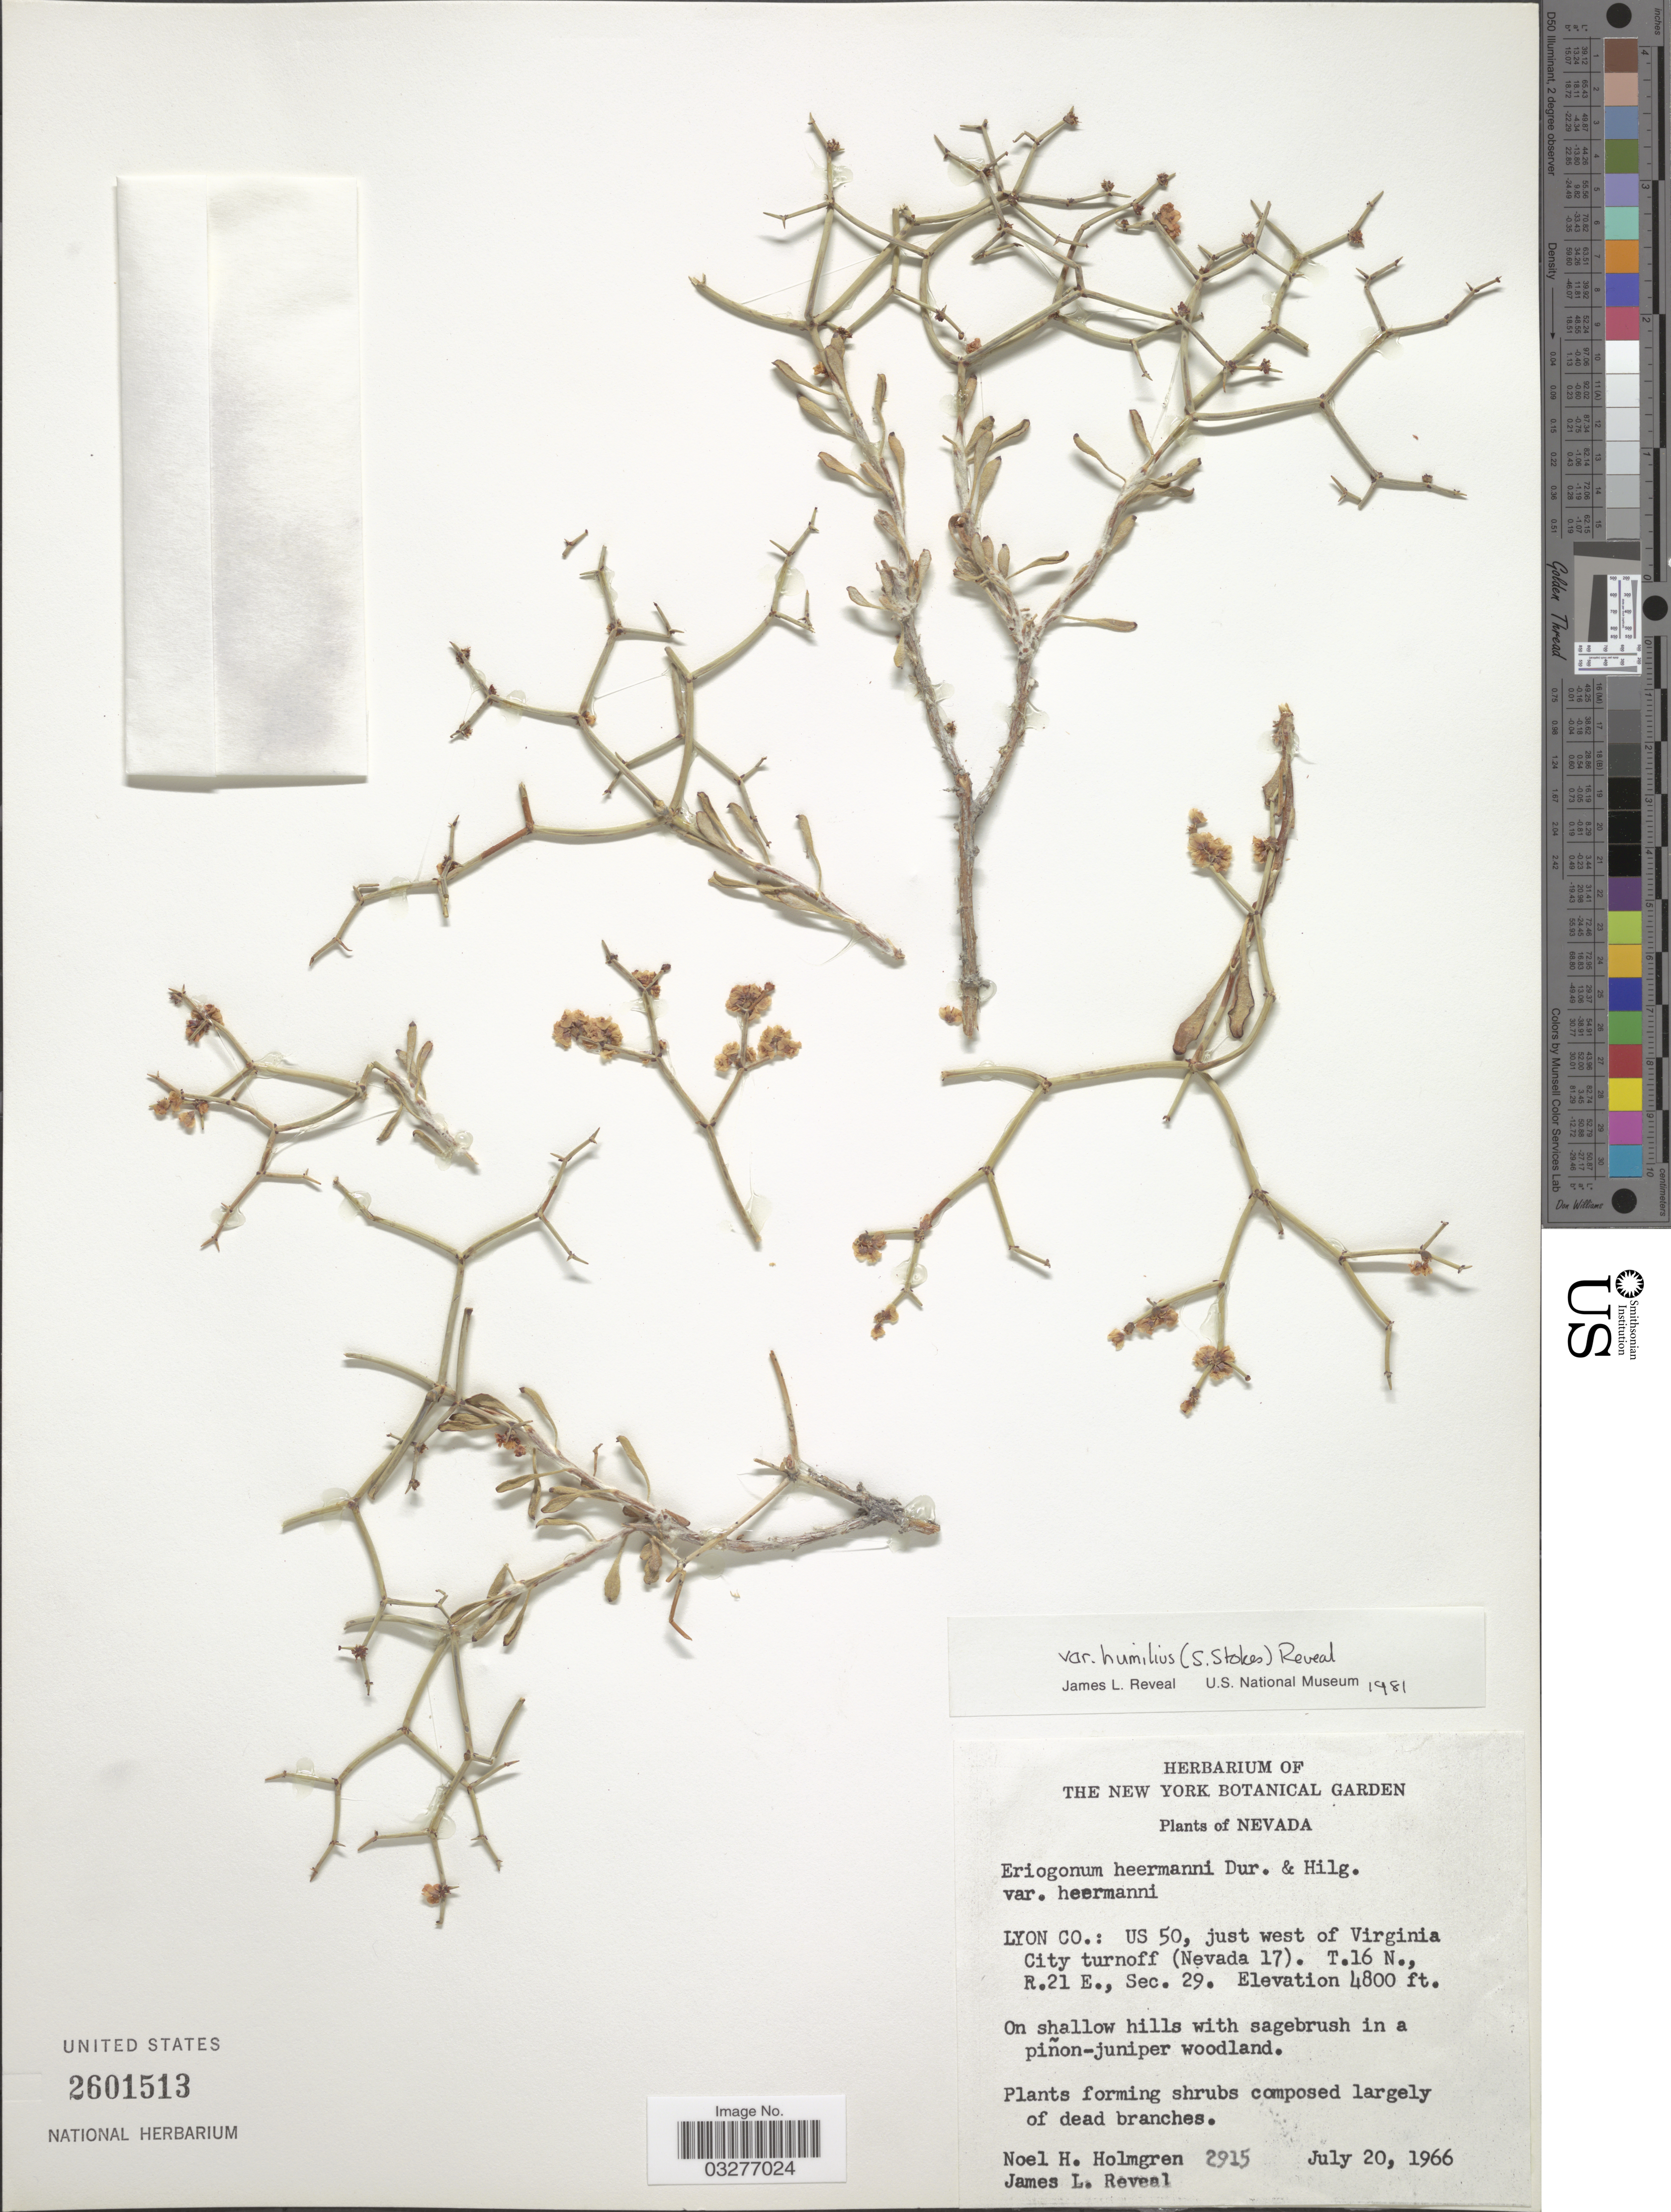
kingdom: Plantae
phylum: Tracheophyta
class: Magnoliopsida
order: Caryophyllales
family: Polygonaceae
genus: Eriogonum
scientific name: Eriogonum heermannii var. humilius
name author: (S. Stokes) Reveal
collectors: N. H. Holmgren & J. L. Reveal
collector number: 2915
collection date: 1966-07-20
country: United States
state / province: Nevada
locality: Lyon Co.: US 50, just west of Virginia City turnoff (Nevada 17). T.16 N., R.21 E., Sec. 29.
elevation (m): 1463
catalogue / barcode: US 2601513